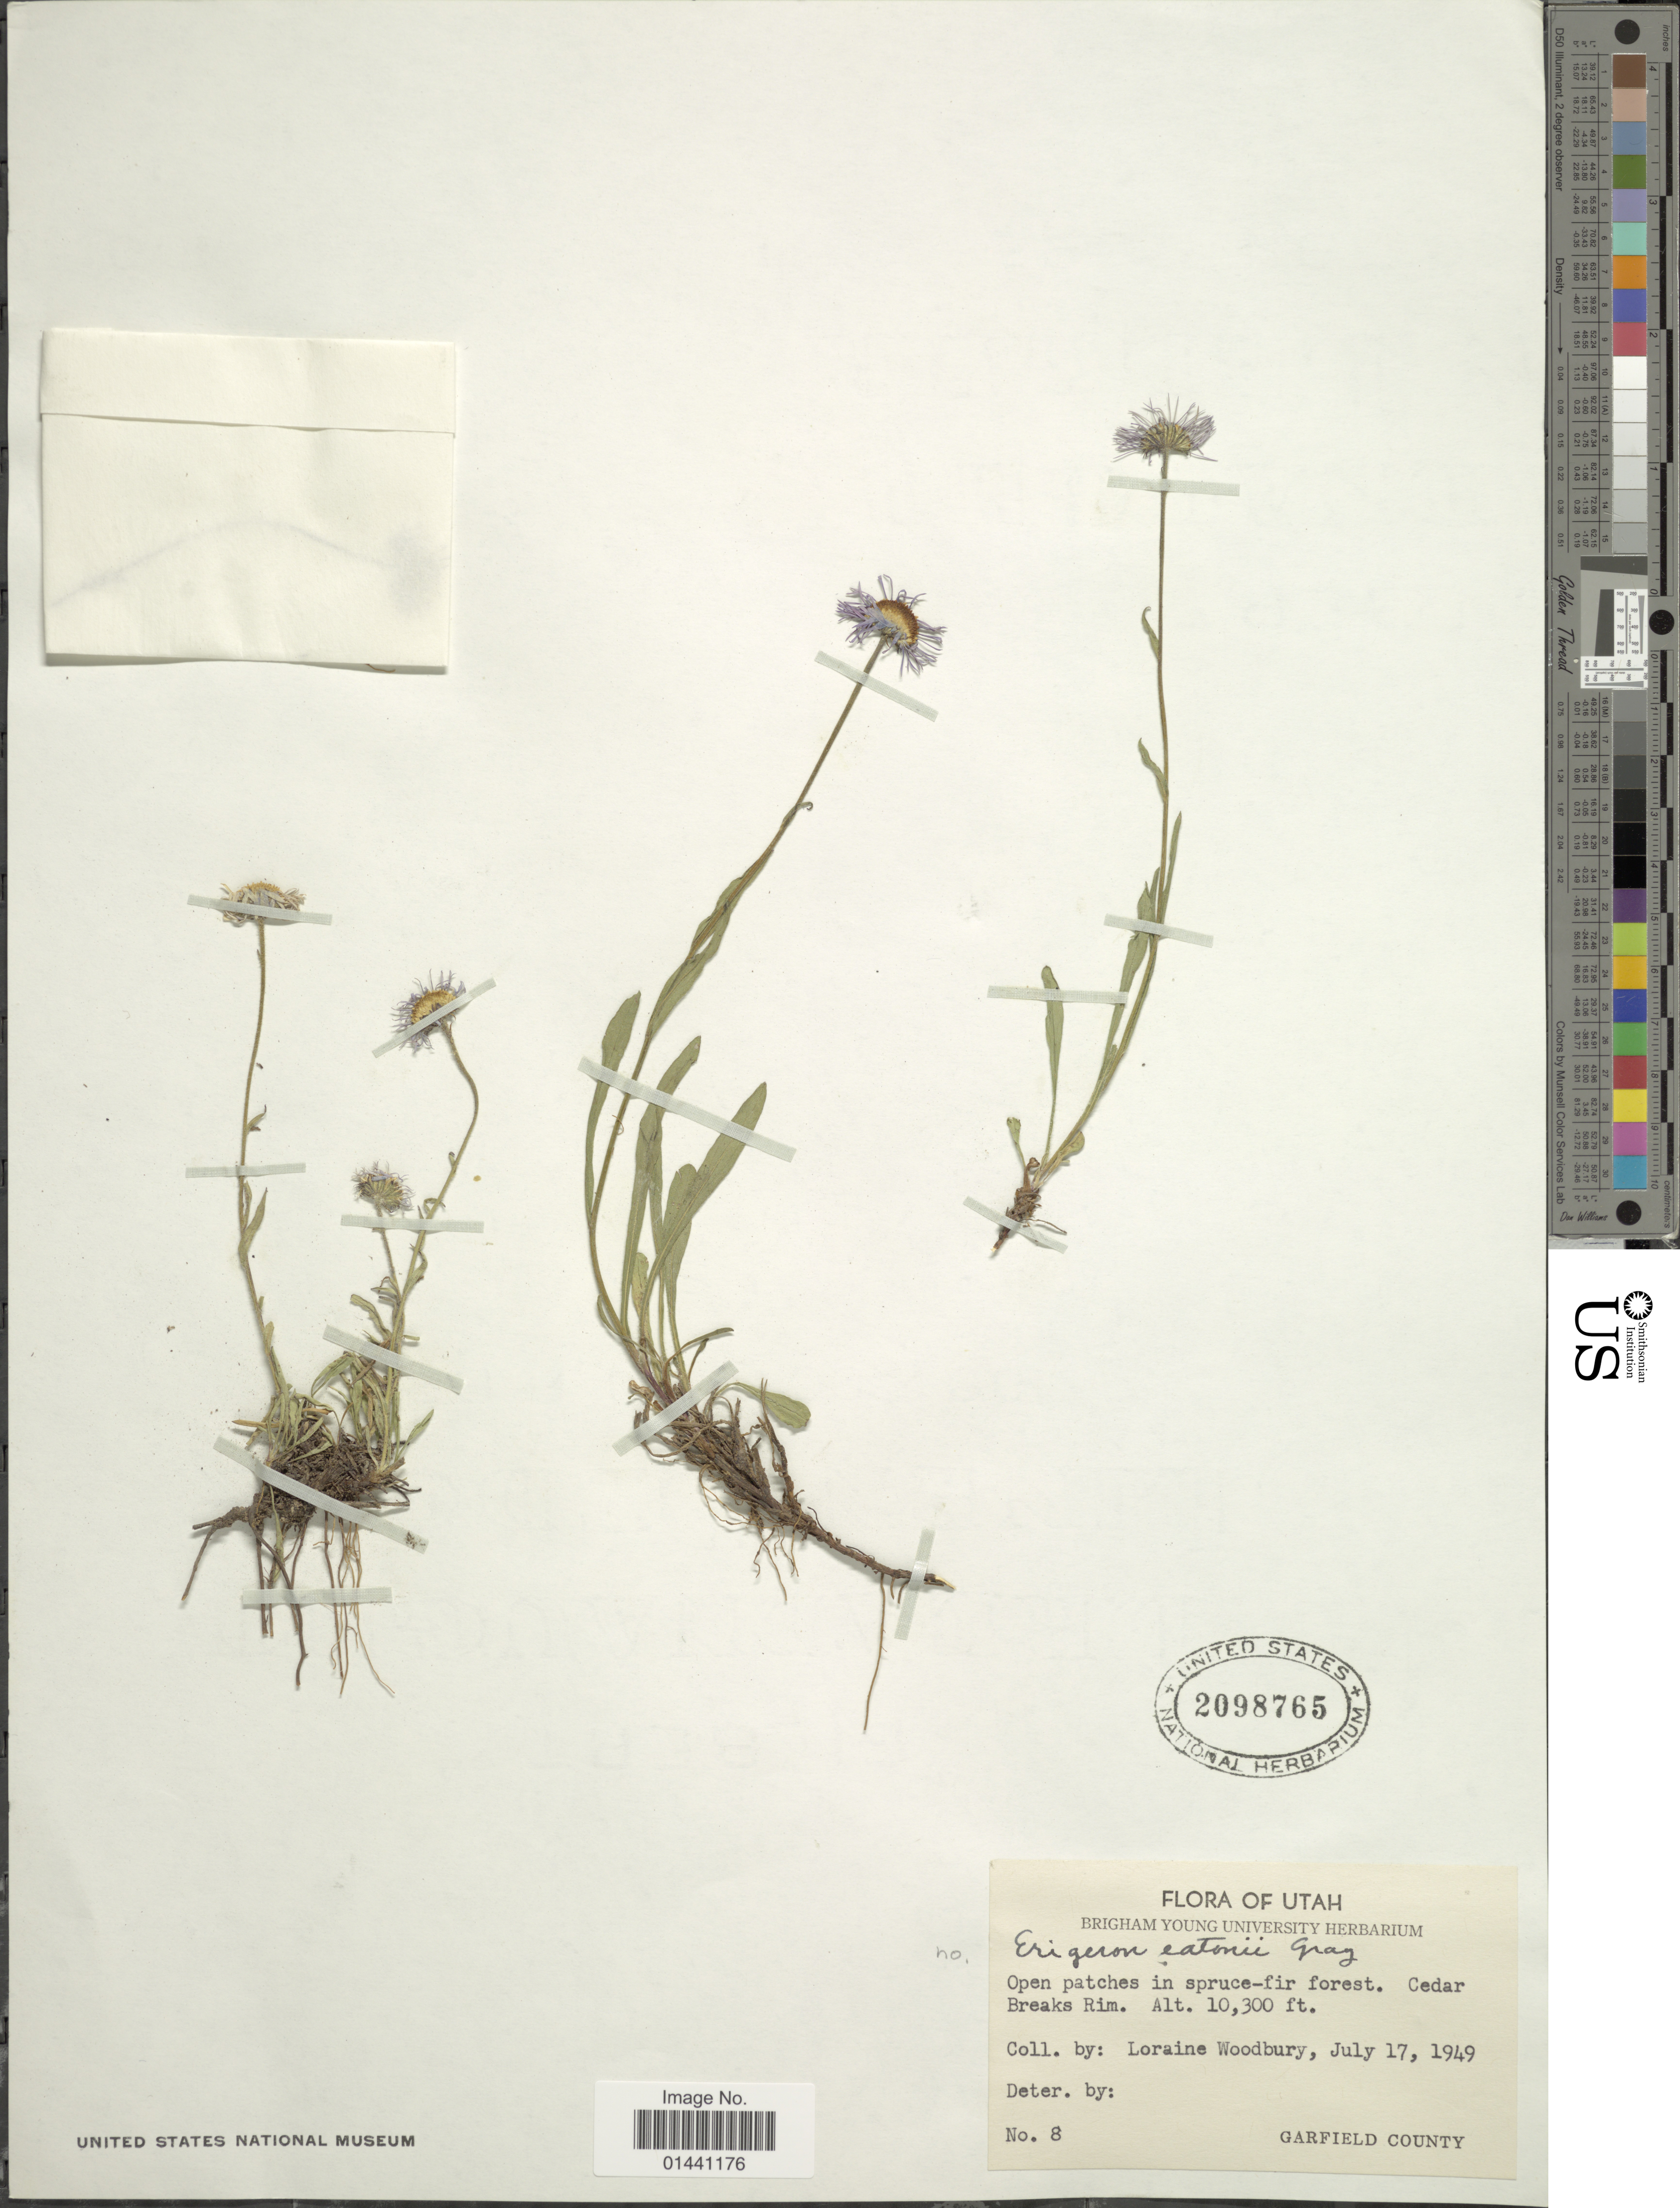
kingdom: Plantae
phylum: Tracheophyta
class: Magnoliopsida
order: Asterales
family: Asteraceae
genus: Erigeron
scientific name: Erigeron sp.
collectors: L. Woodbury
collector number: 8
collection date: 1949-07-17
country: United States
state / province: Utah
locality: Open patches in spruce-fir forest, Cedar Breaks Rim. Garfield County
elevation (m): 3139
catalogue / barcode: US 2098765